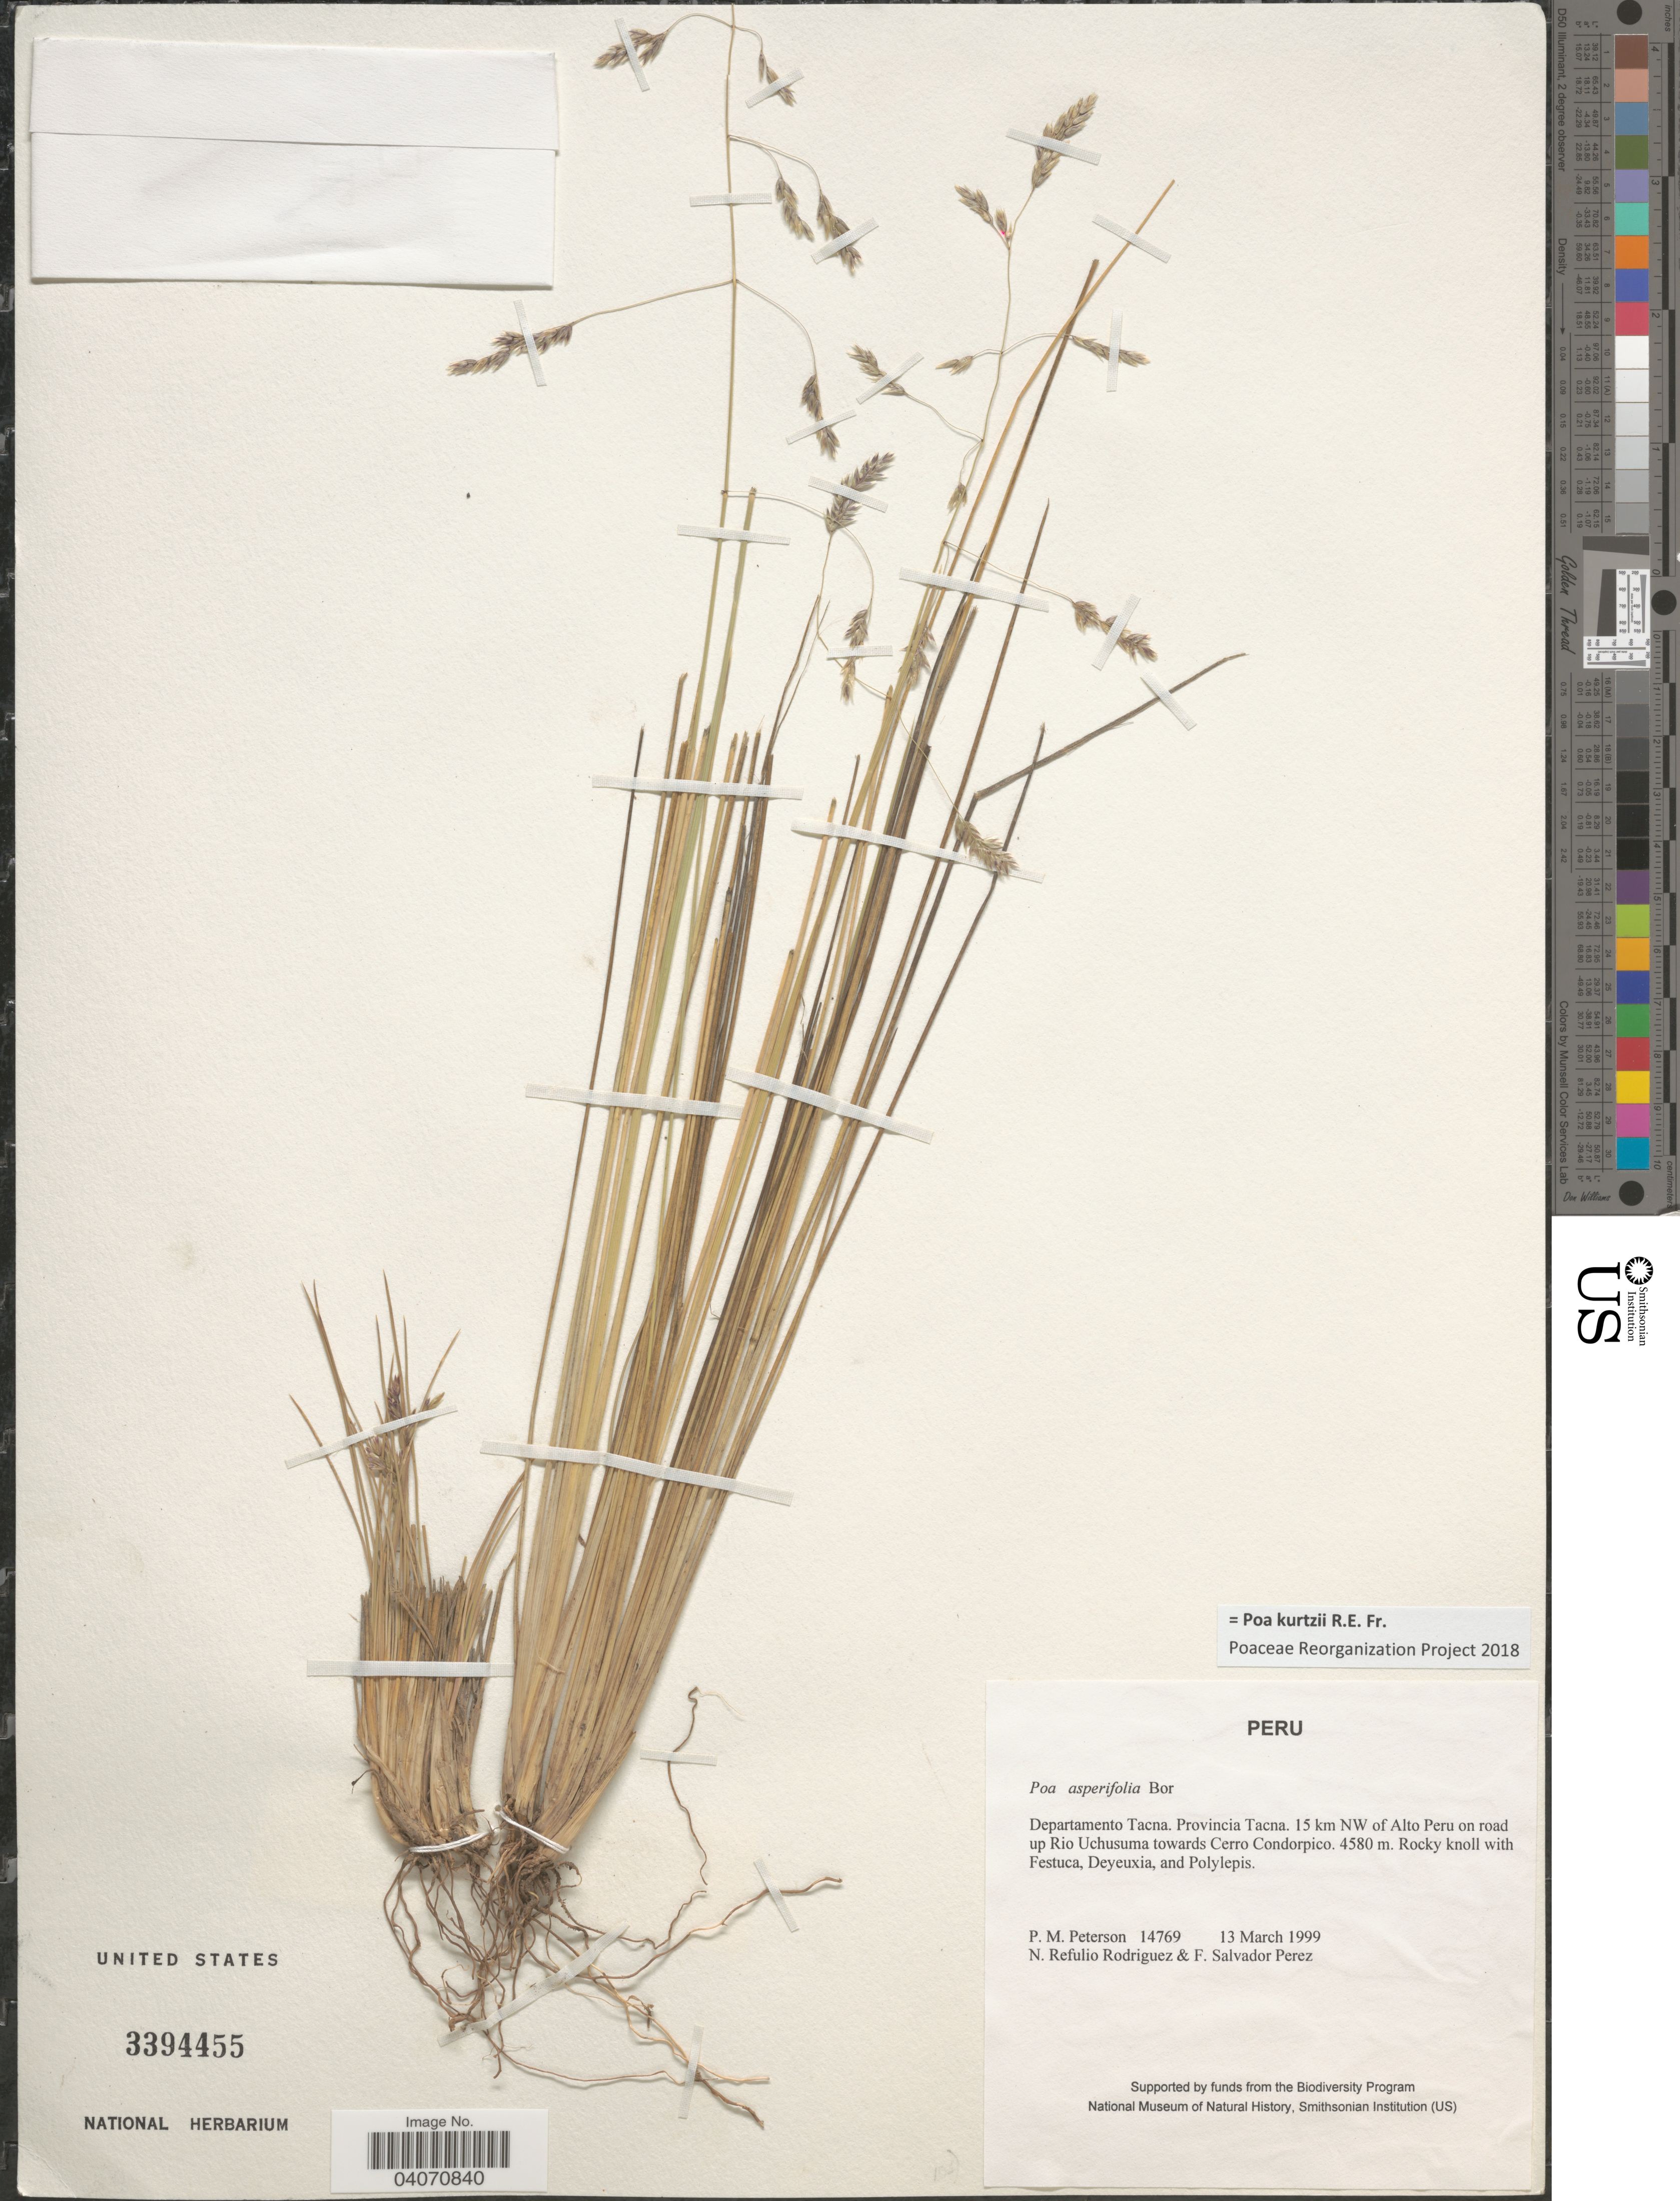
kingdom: Plantae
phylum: Tracheophyta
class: Liliopsida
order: Poales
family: Poaceae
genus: Poa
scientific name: Poa laetevirens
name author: R.E. Fr.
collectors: P. M. Peterson, N. Refulio-Rodríguez & F. Salvador Perez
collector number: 14769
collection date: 1999-03-13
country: Peru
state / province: Tacna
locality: Departamento Tacna. Provincia Tacna. 15 km NW of Alto Peru on road up Rio Uchusuma towards Cerro Condorpico.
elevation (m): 4580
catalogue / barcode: US 3394455